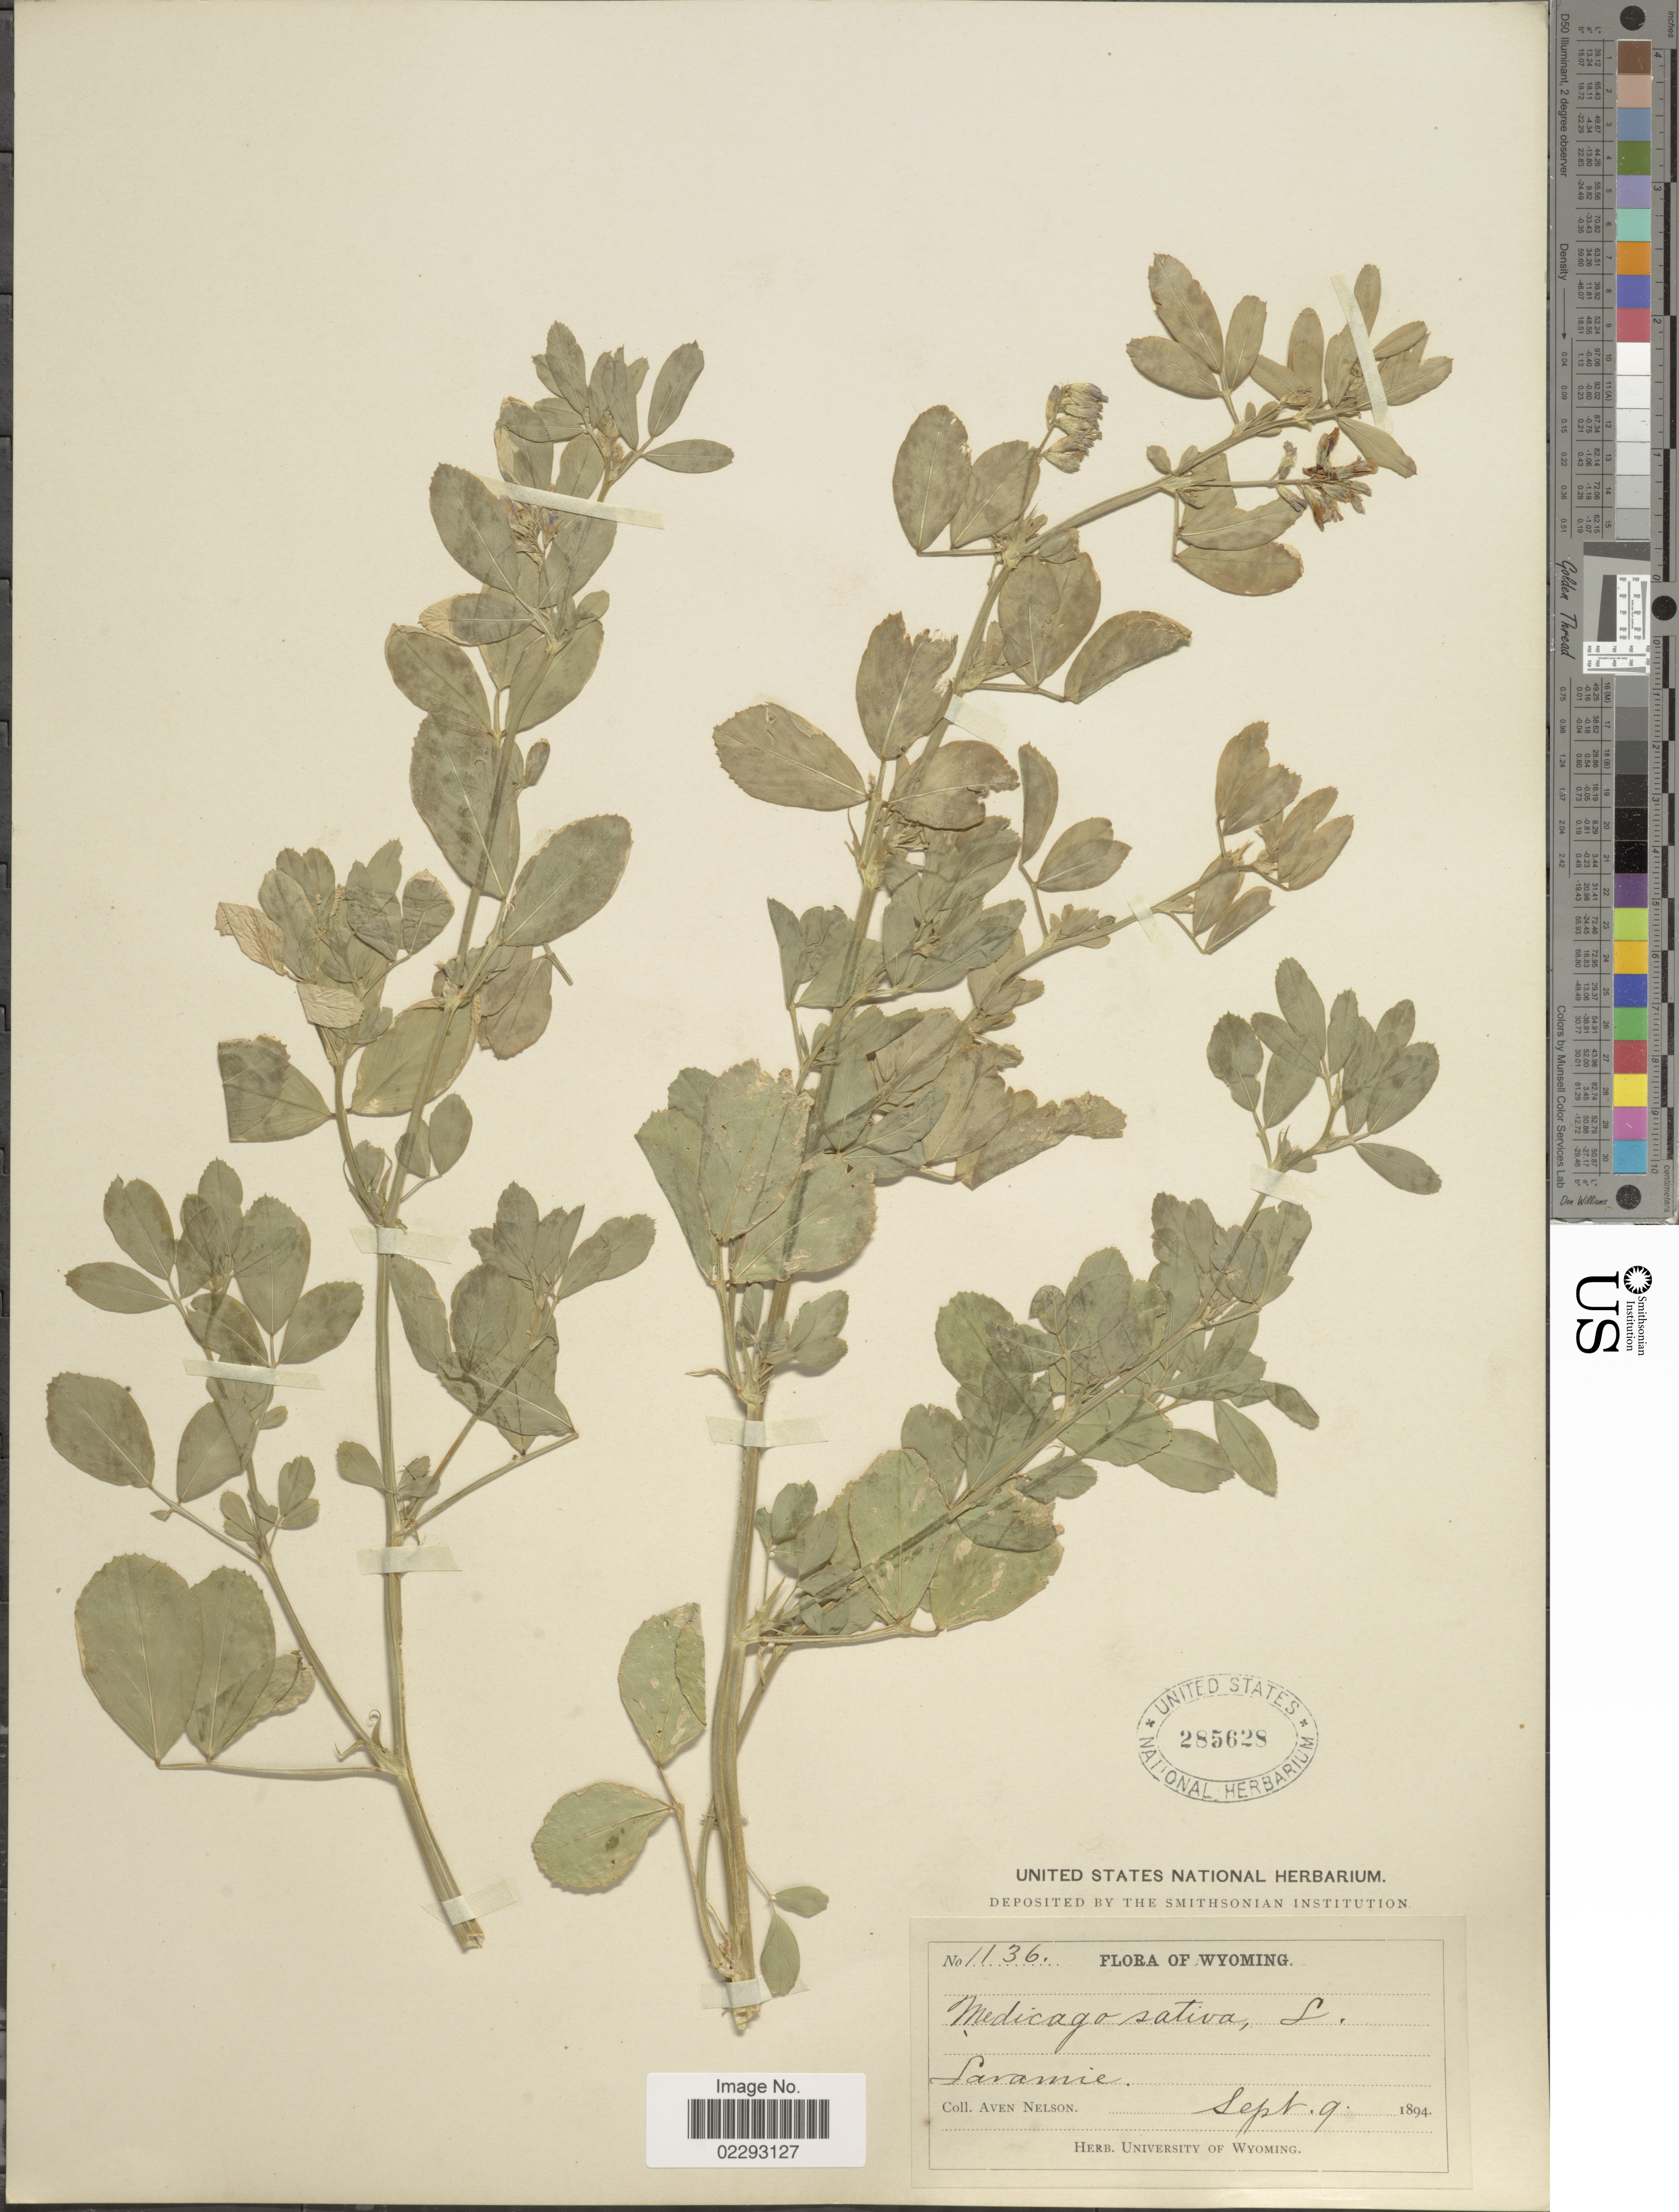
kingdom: Plantae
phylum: Tracheophyta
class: Magnoliopsida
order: Fabales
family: Fabaceae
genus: Medicago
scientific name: Medicago sativa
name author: L.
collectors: A. Nelson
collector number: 1136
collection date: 1894-09-09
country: United States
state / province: Wyoming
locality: Wyoming, Laramie.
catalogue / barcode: US 285628